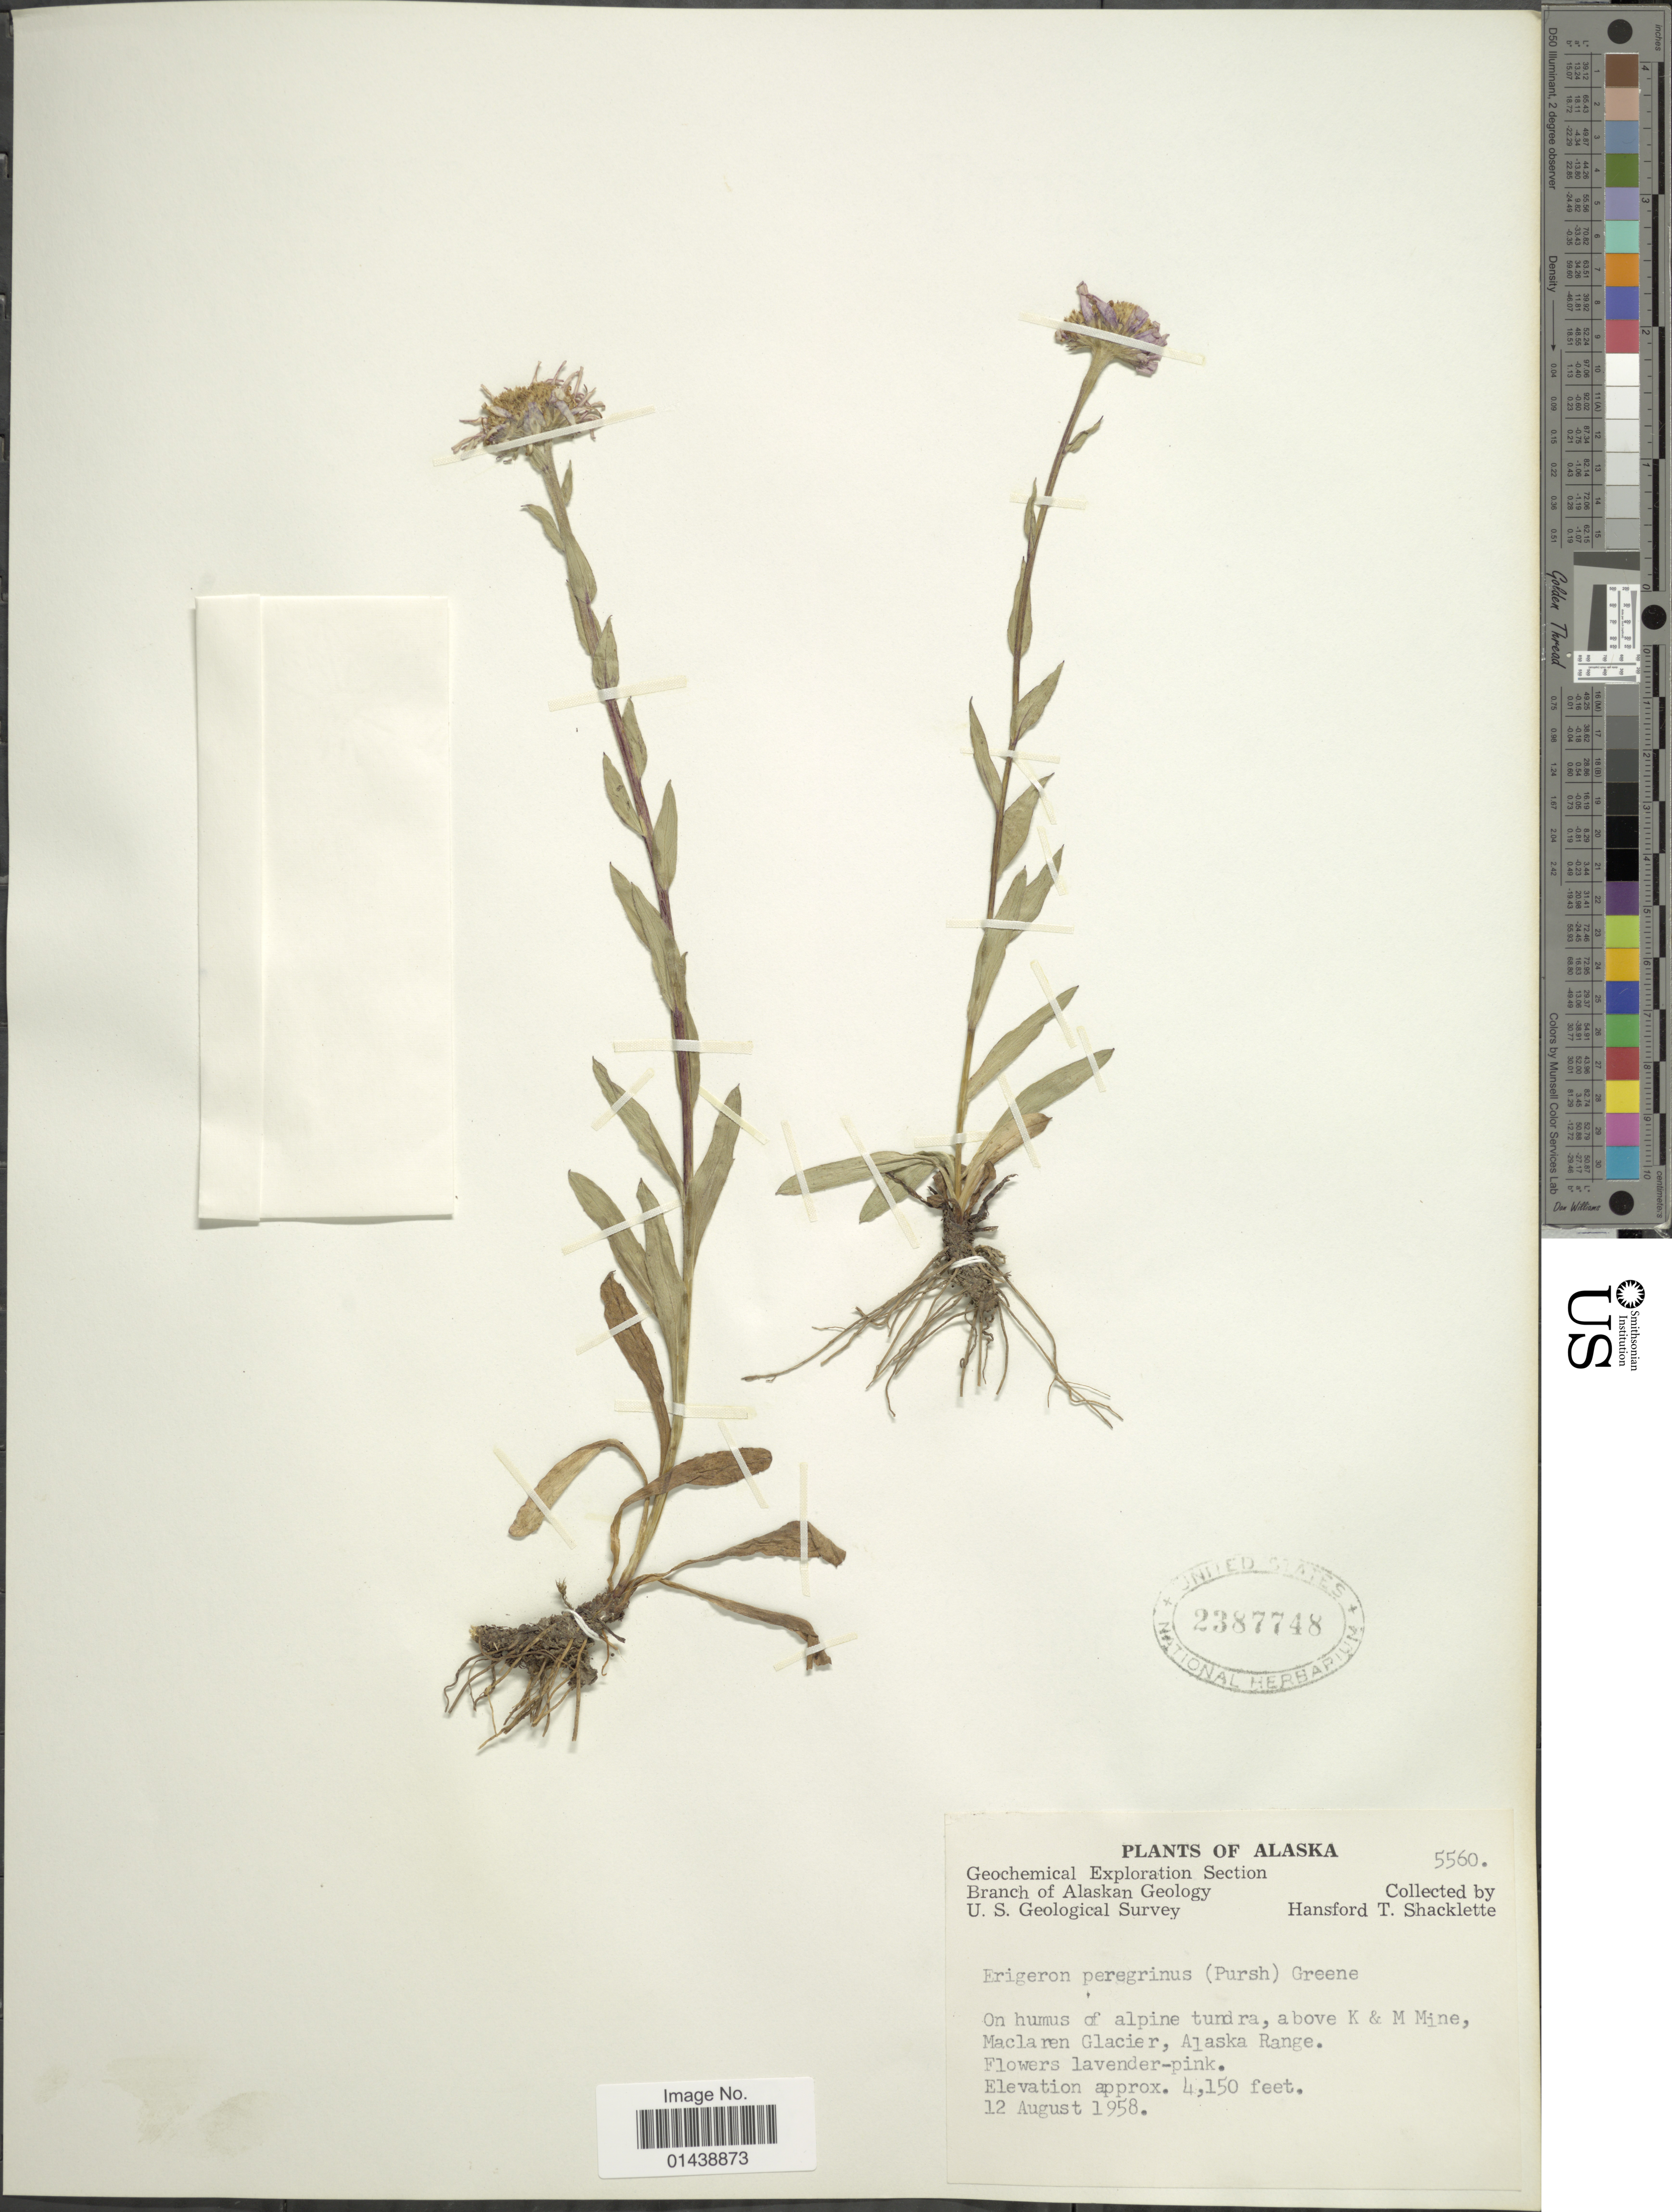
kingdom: Plantae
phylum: Tracheophyta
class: Magnoliopsida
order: Asterales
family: Asteraceae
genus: Erigeron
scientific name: Erigeron peregrinus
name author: (Banks ex Pursh) Greene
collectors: H. Shacklette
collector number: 5560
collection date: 1958-08-12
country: United States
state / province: Alaska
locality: Above K & M Mine, Maclaren Glacier, Alaska Range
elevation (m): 1265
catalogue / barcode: US 2387748